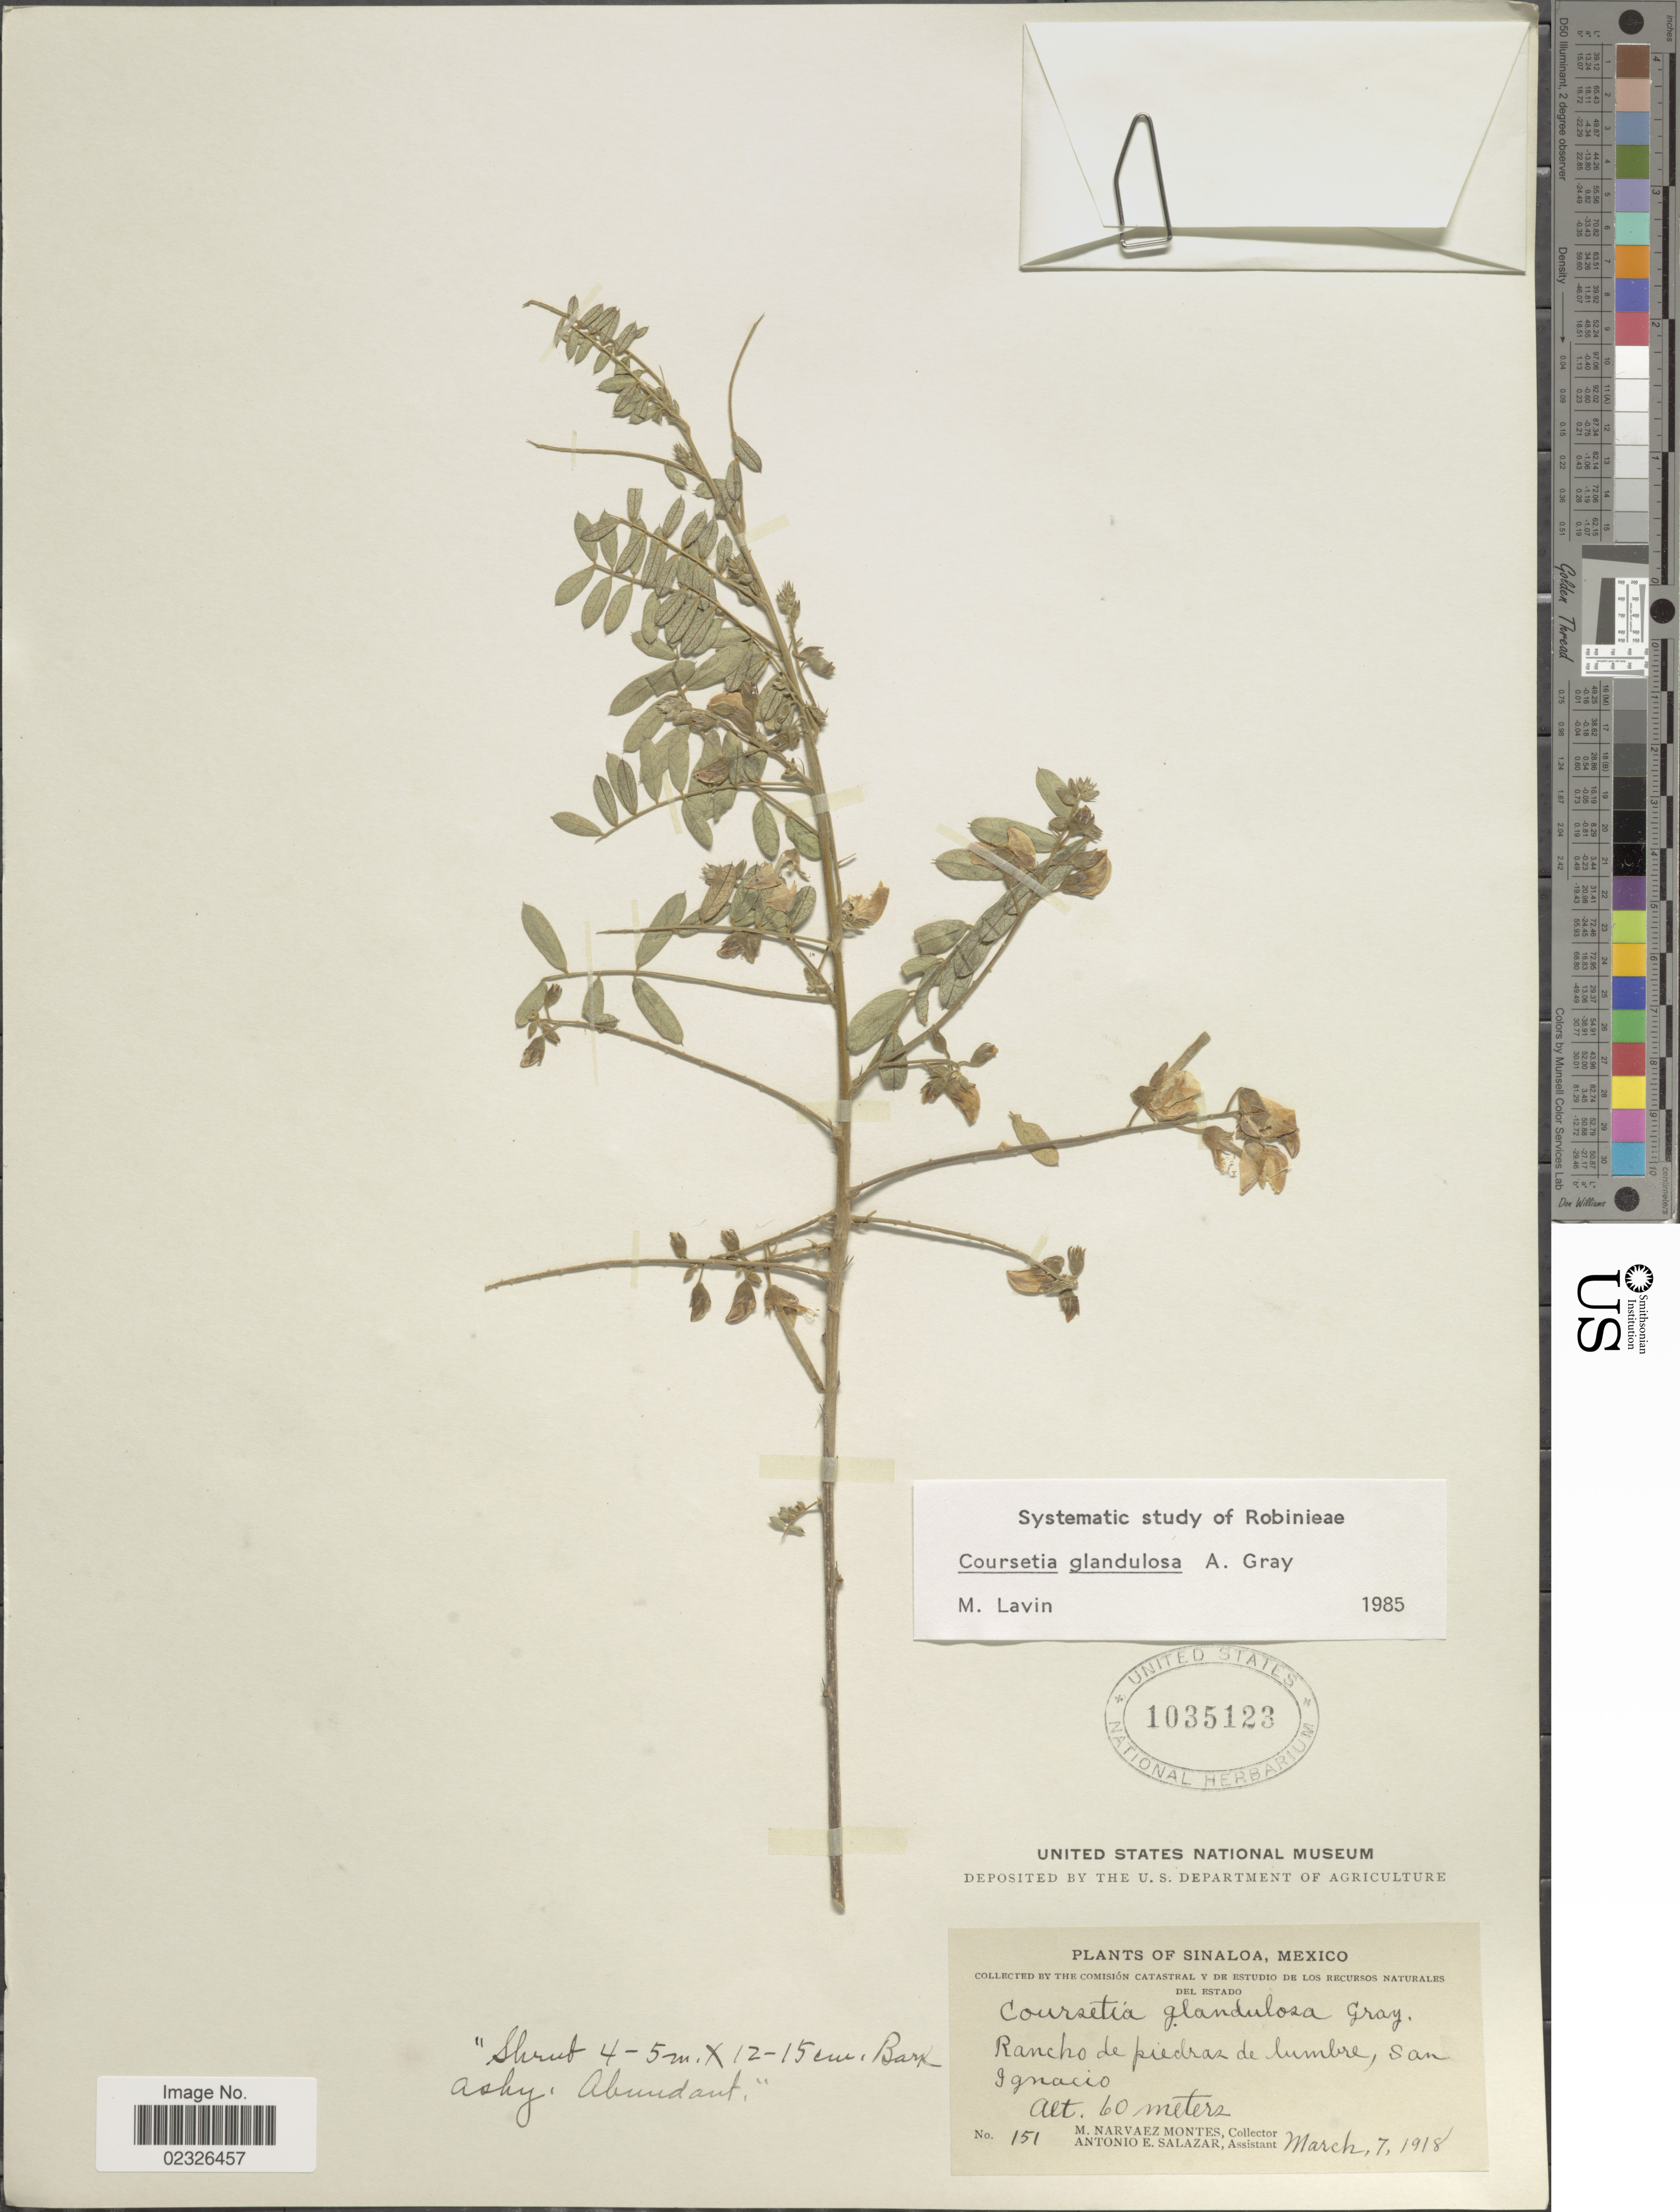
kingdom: Plantae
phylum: Tracheophyta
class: Magnoliopsida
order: Fabales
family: Fabaceae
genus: Coursetia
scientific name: Coursetia glandulosa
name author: A. Gray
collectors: M. Narvaez M. & A. E. Salazar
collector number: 151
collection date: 1918-03-07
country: Mexico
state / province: Sinaloa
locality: Rancho de piedras de lumbre, San Ignacio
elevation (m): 60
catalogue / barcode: US 1035123